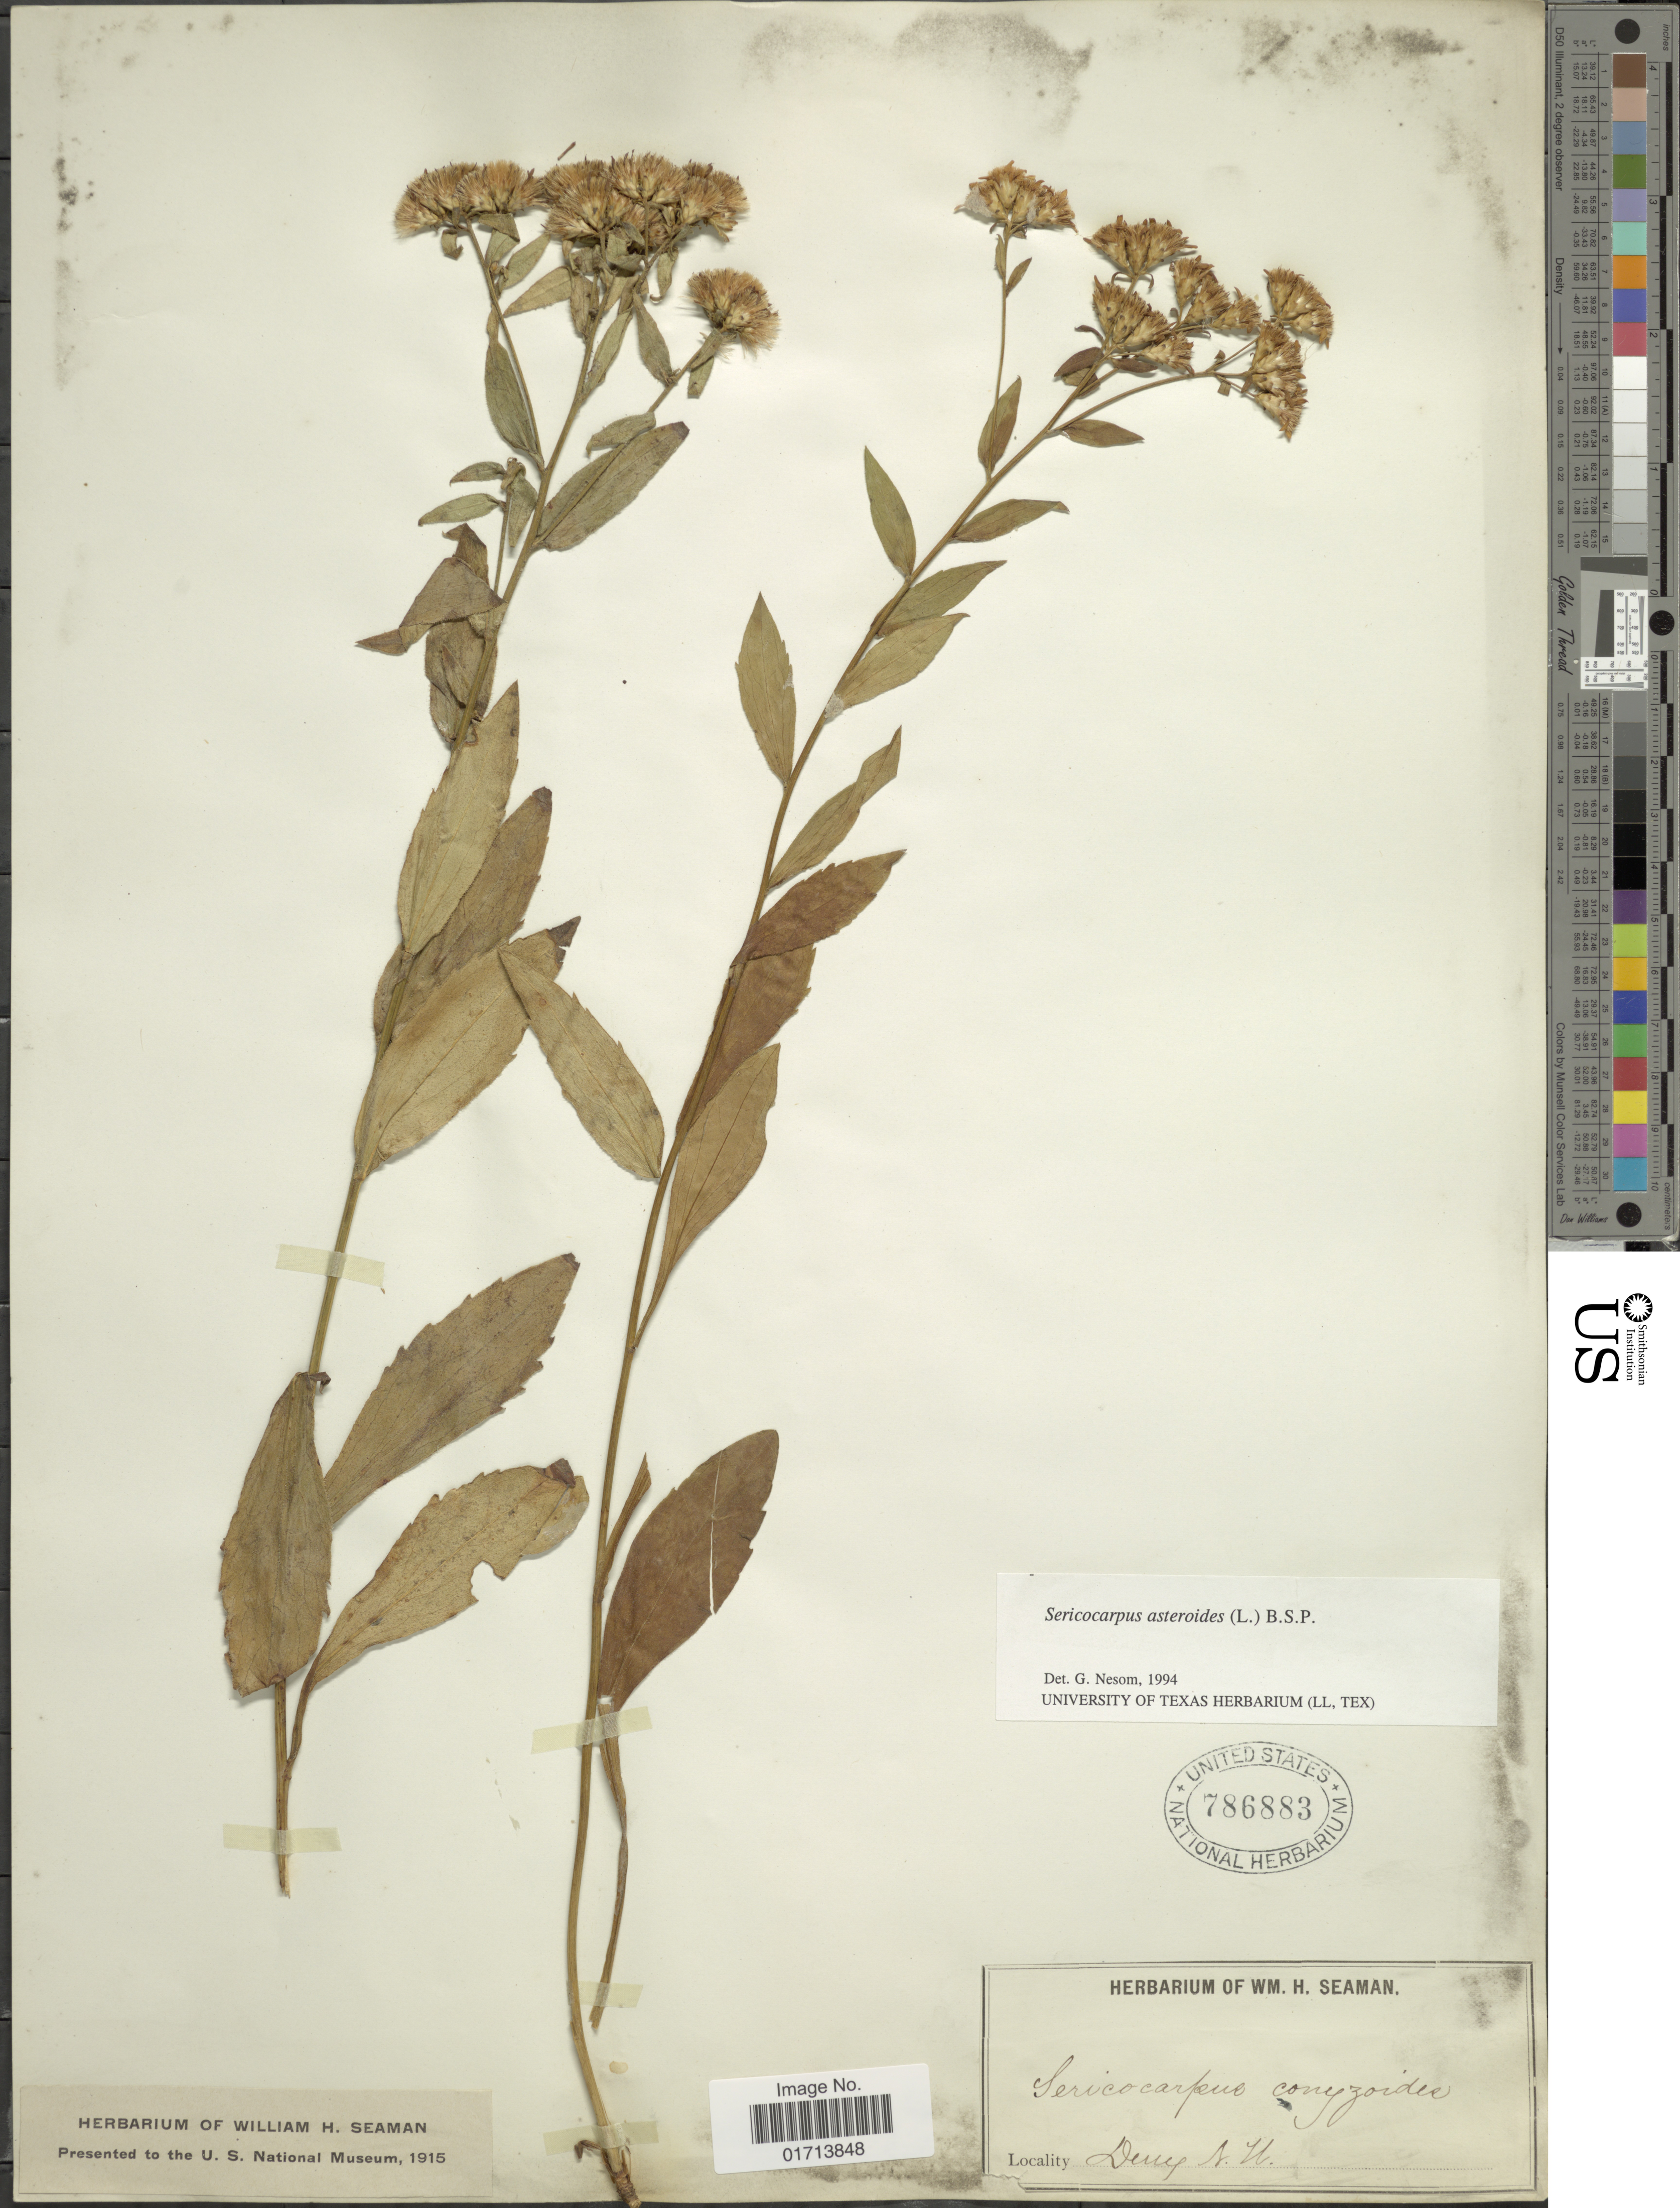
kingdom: Plantae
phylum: Tracheophyta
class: Magnoliopsida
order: Asterales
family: Asteraceae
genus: Sericocarpus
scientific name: Sericocarpus asteroides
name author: (L.) Britton, Stearns & Poggenb.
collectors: ex herb. Seaman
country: United States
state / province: New Hampshire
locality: Derry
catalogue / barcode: US 786883